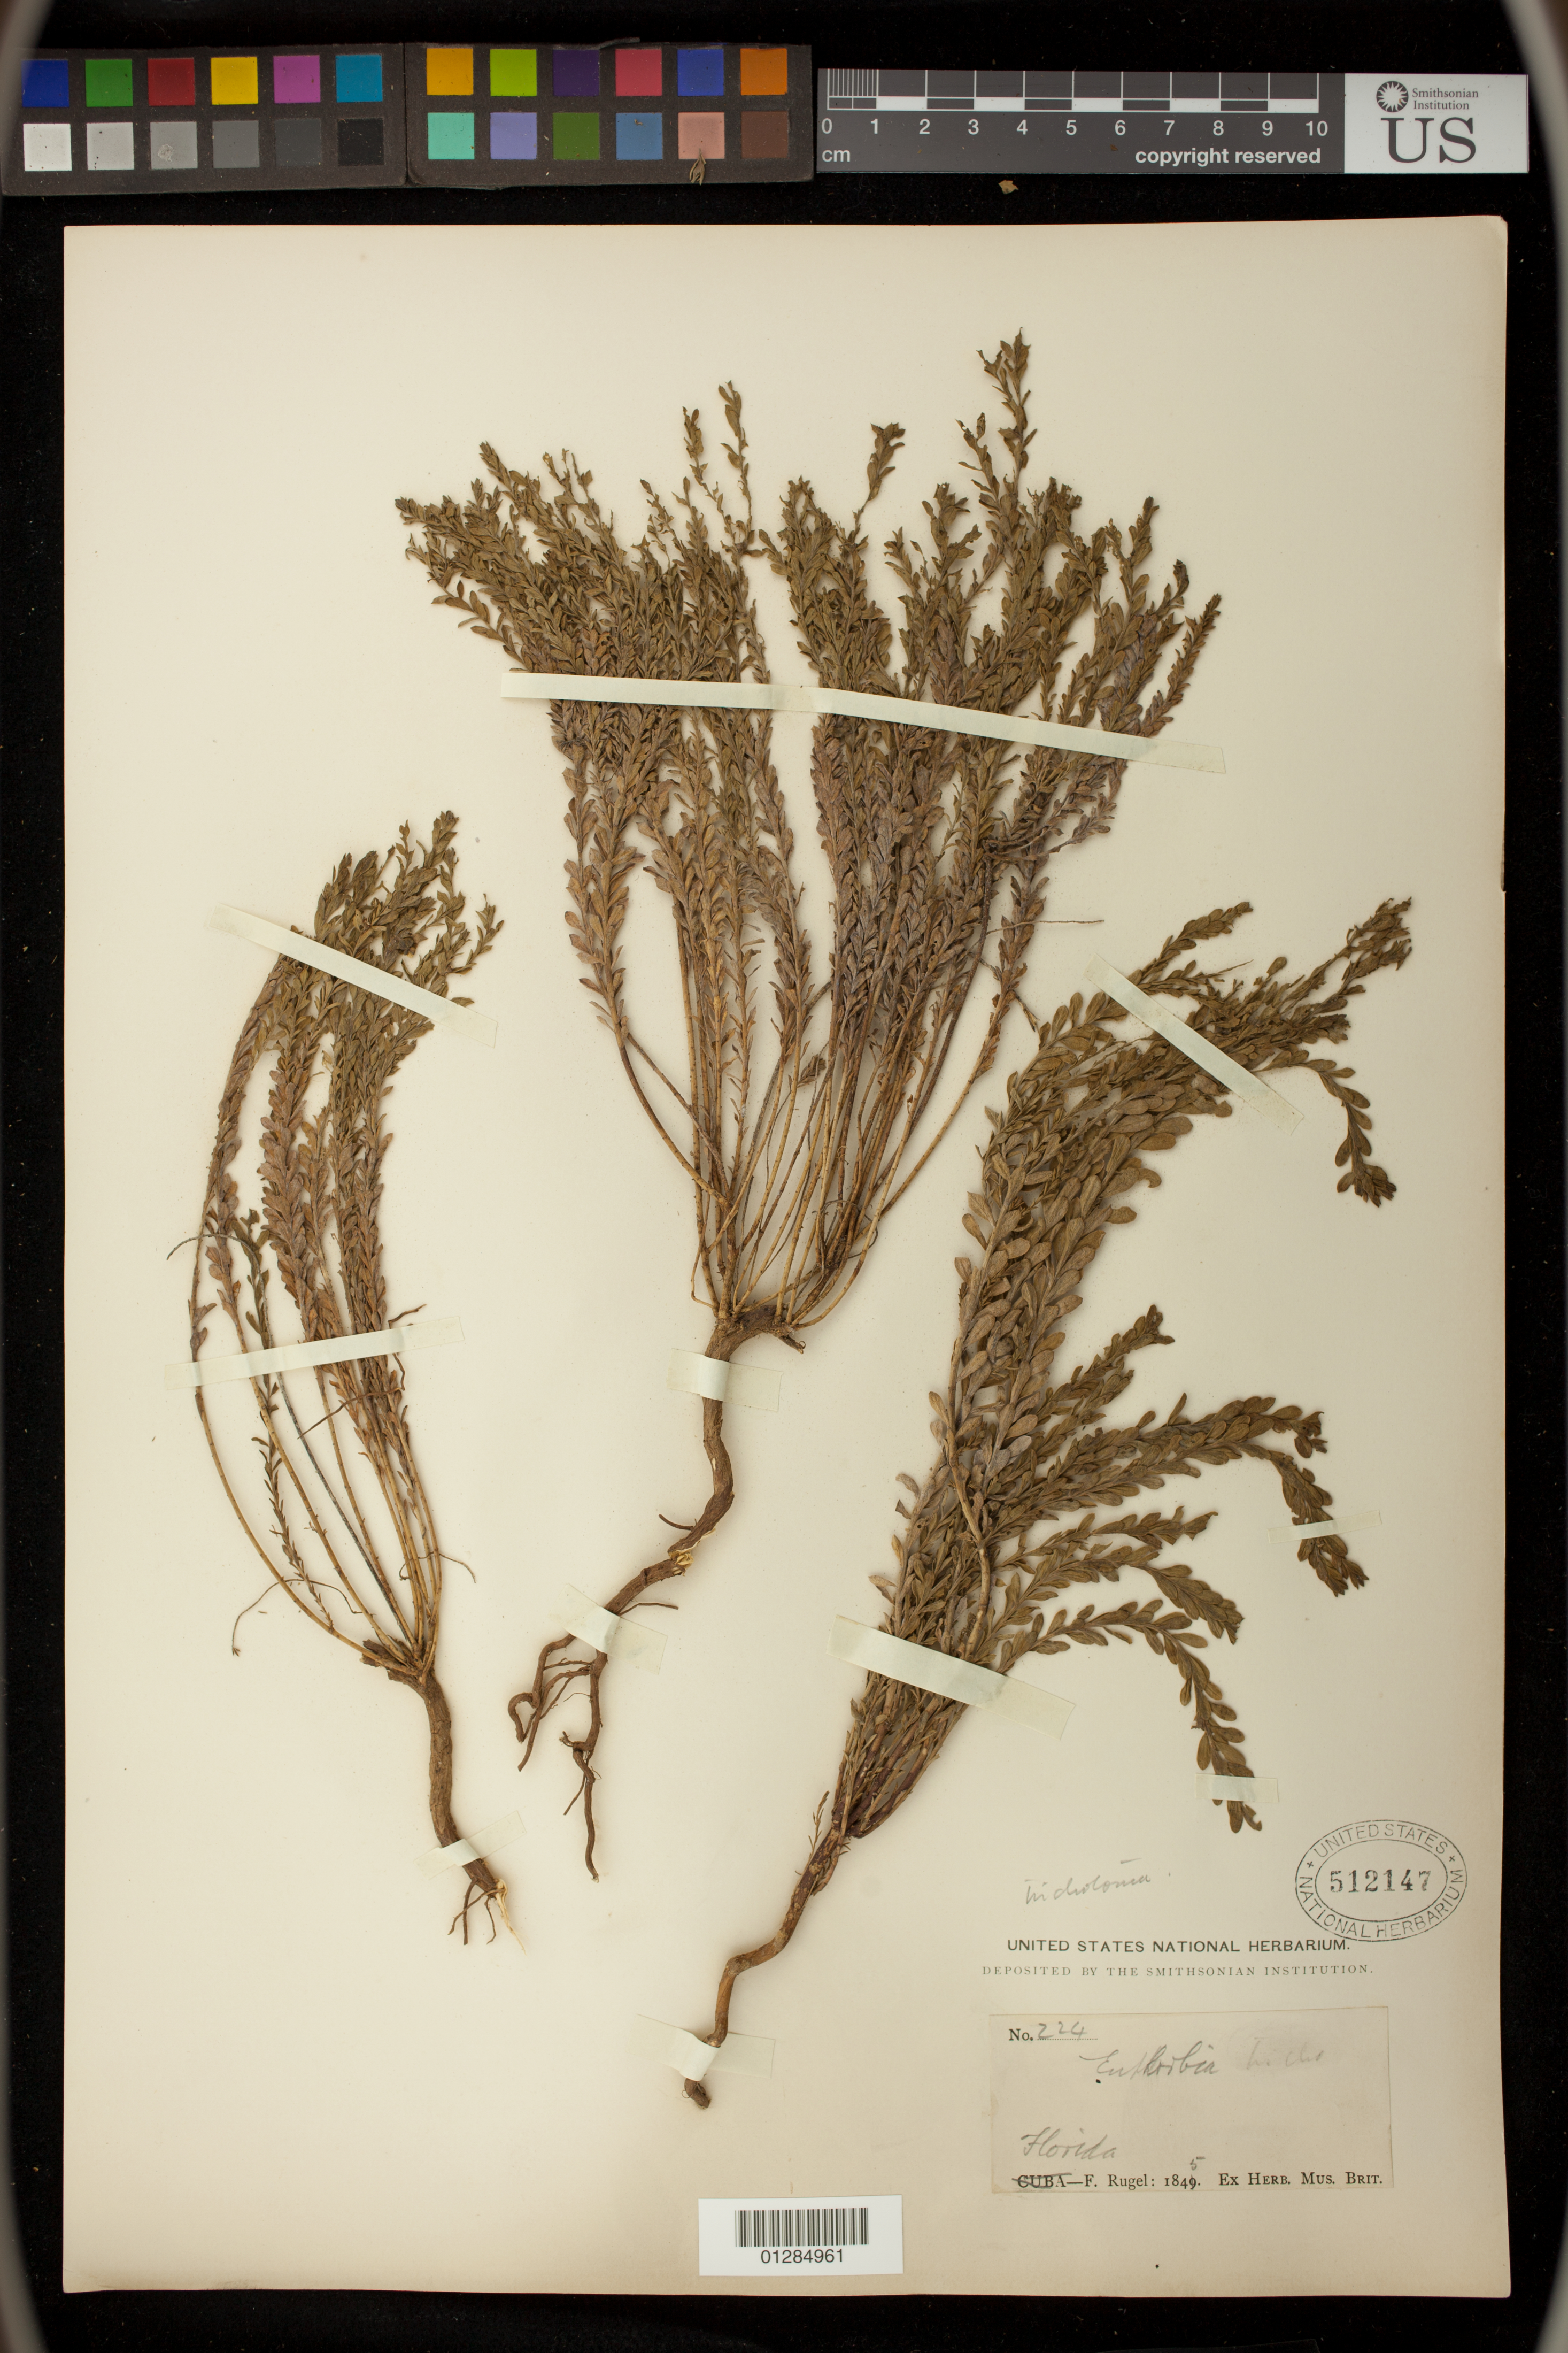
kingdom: Plantae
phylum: Tracheophyta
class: Magnoliopsida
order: Malpighiales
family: Euphorbiaceae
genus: Euphorbia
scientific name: Euphorbia trichotoma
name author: Kunth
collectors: F. Rugel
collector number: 224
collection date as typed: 1845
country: United States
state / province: Florida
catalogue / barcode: US 512147